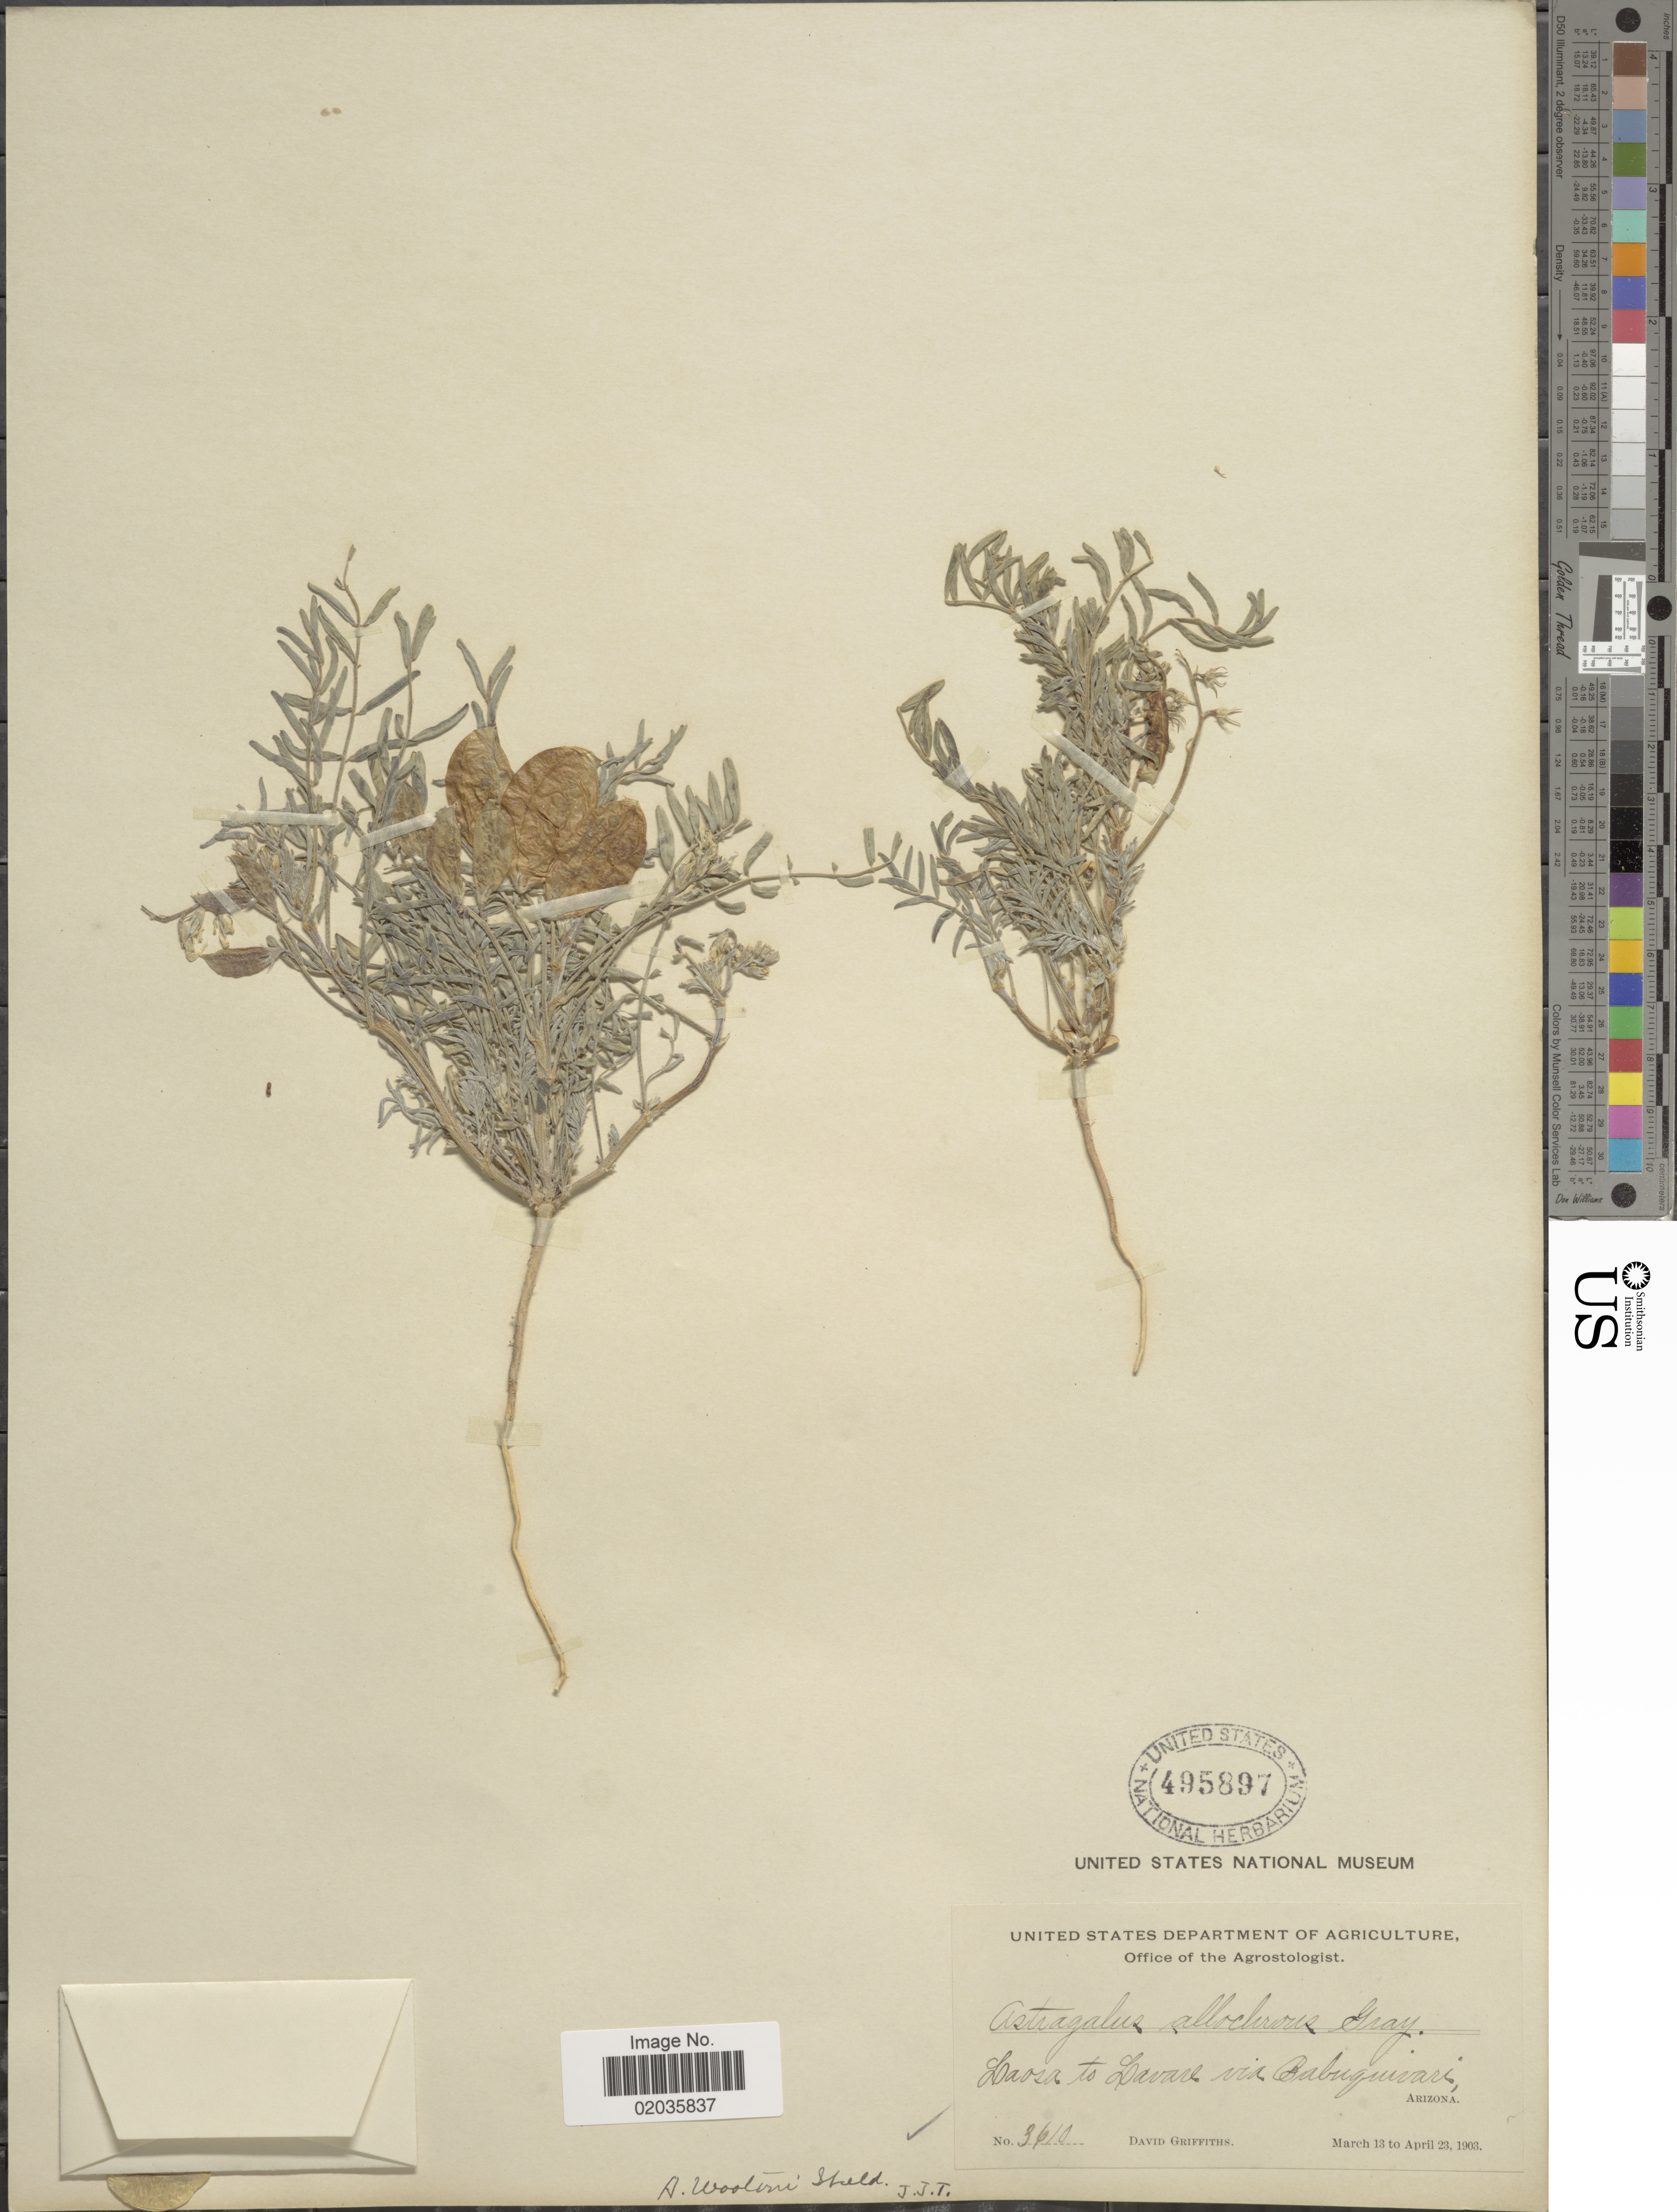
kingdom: Plantae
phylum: Tracheophyta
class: Magnoliopsida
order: Fabales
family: Fabaceae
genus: Astragalus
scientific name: Astragalus wootonii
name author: E. Sheld.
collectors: D. Griffths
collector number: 3610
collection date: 1903-03-13/1903-04-23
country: United States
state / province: Arizona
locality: Daosa to Davare via Babuquivari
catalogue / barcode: US 495897